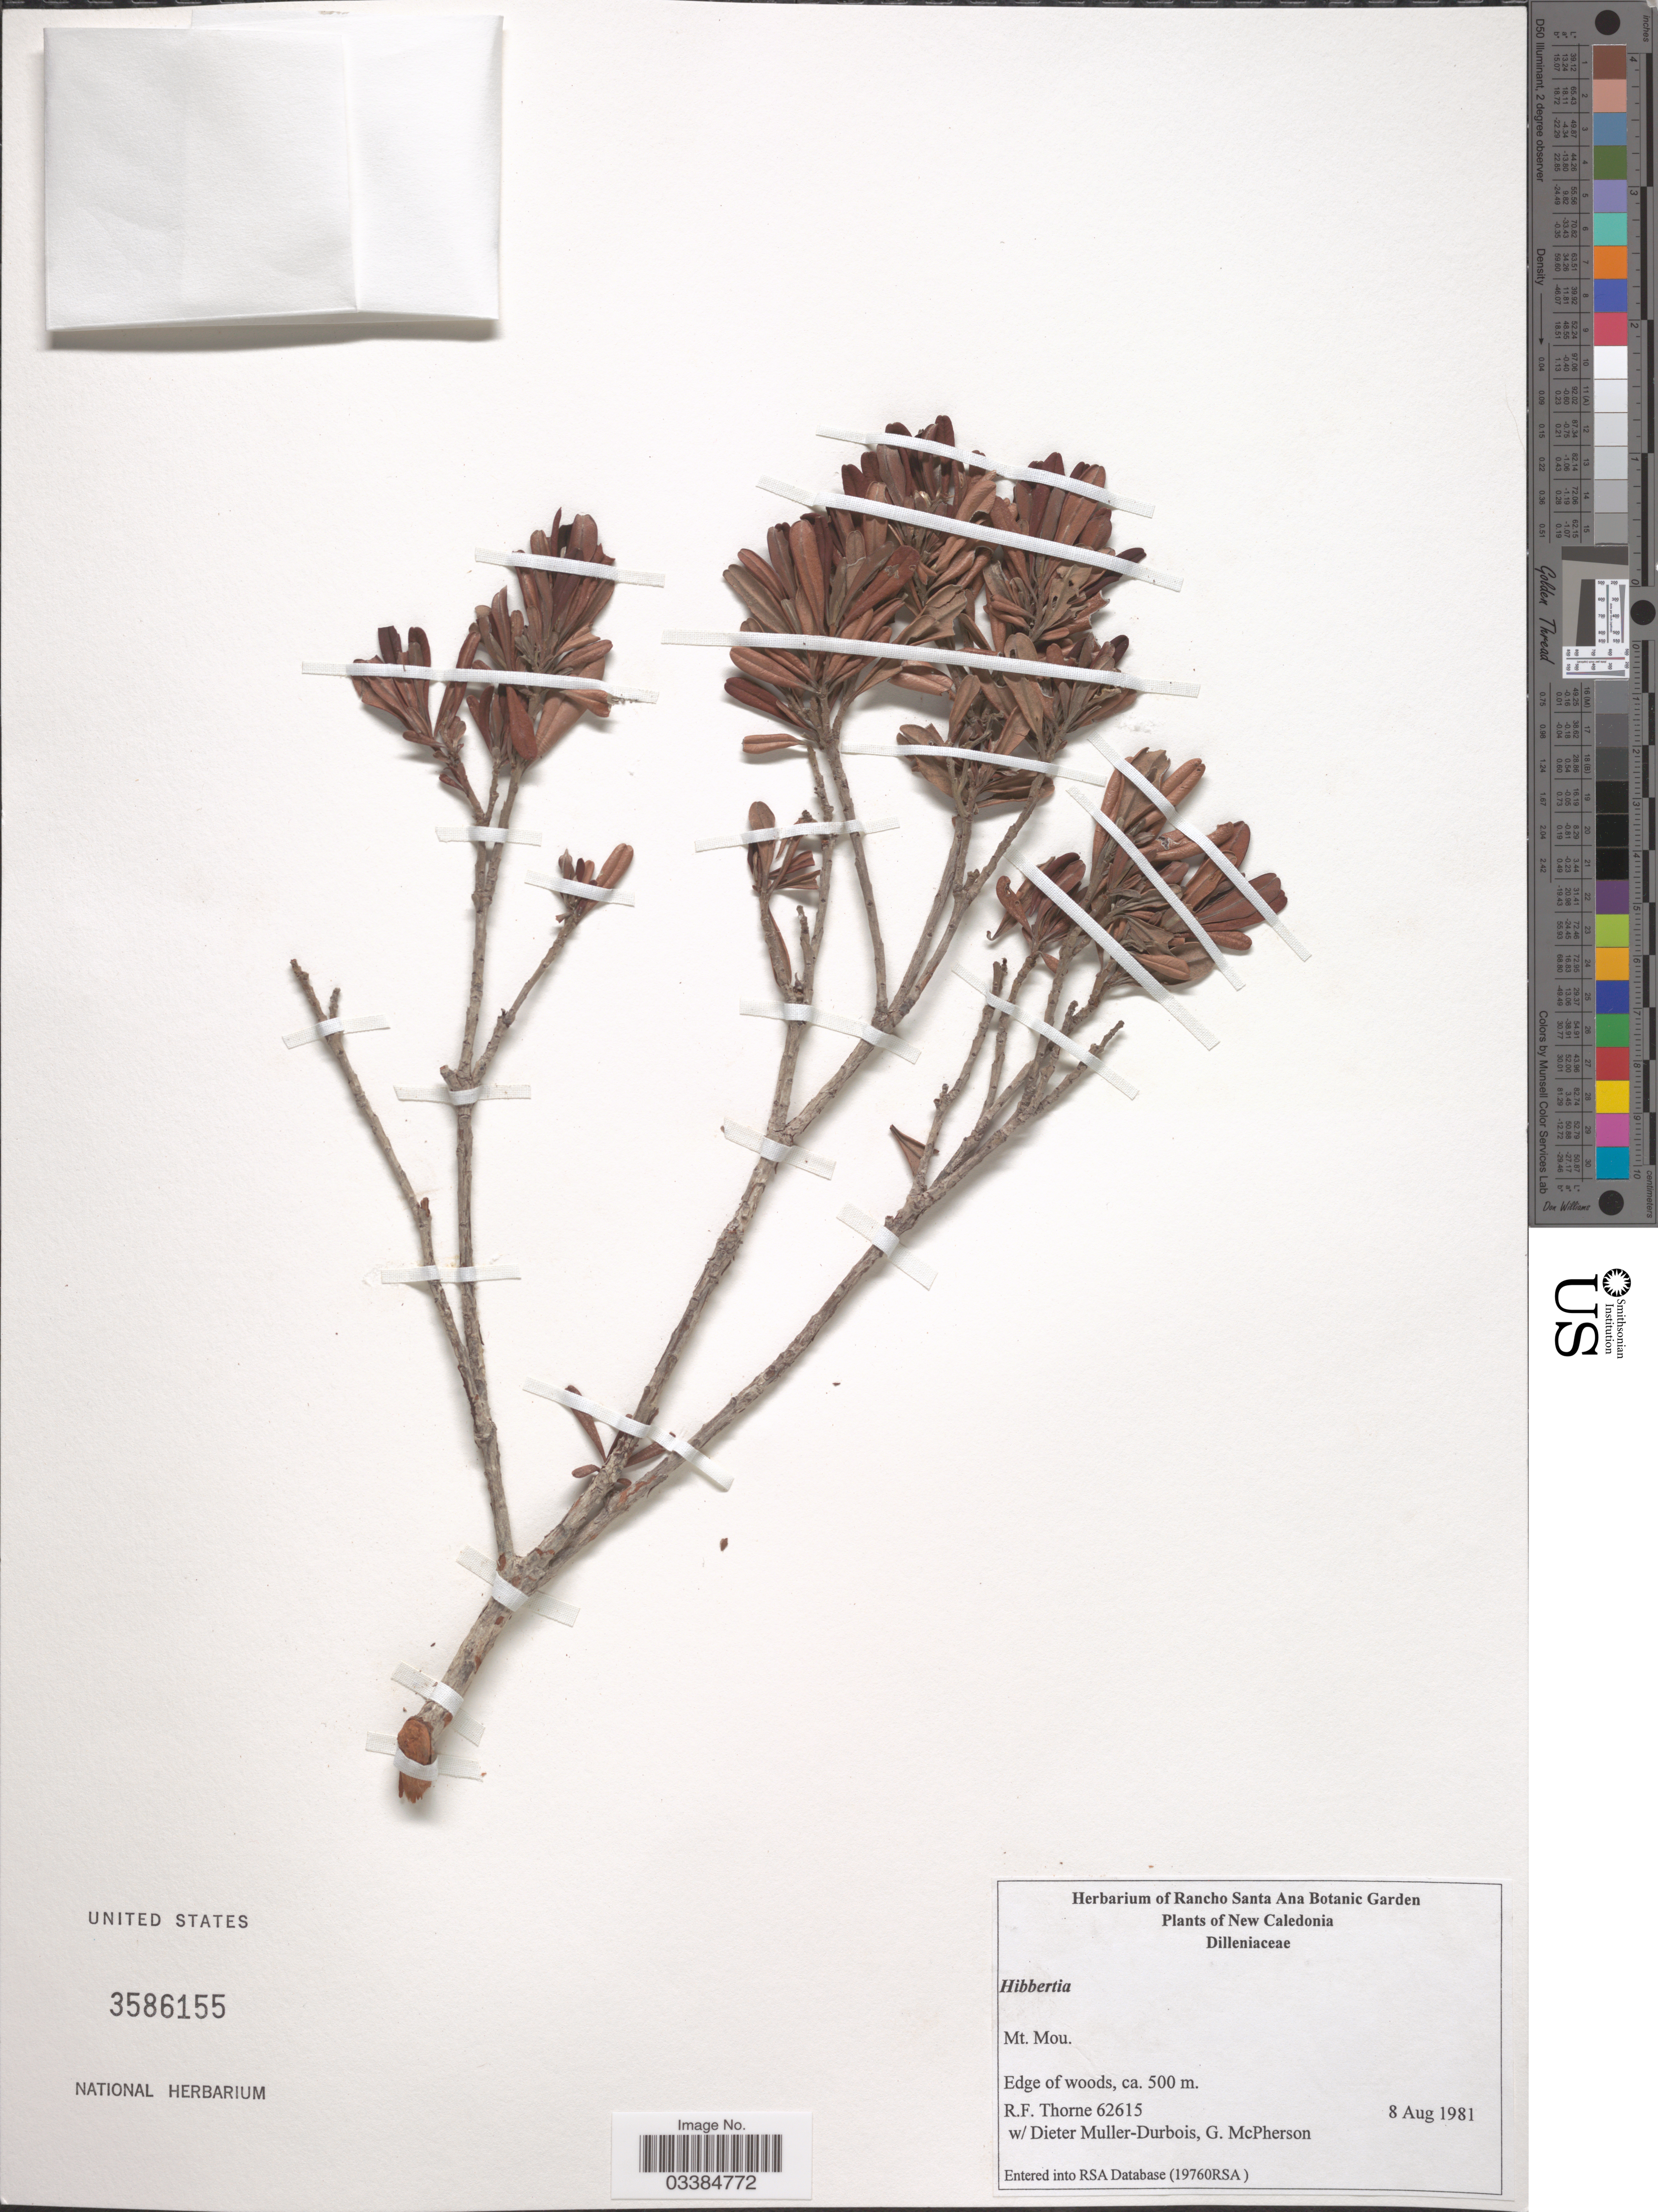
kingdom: Plantae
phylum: Tracheophyta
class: Magnoliopsida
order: Dilleniales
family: Dilleniaceae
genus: Hibbertia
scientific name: Hibbertia altigena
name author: Schltr.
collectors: R. Thorne, D. Muller-Durbois & G. McPherson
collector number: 62615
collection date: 1981-08-08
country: New Caledonia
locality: Mt. Mou.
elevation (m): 500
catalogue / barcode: US 3586155